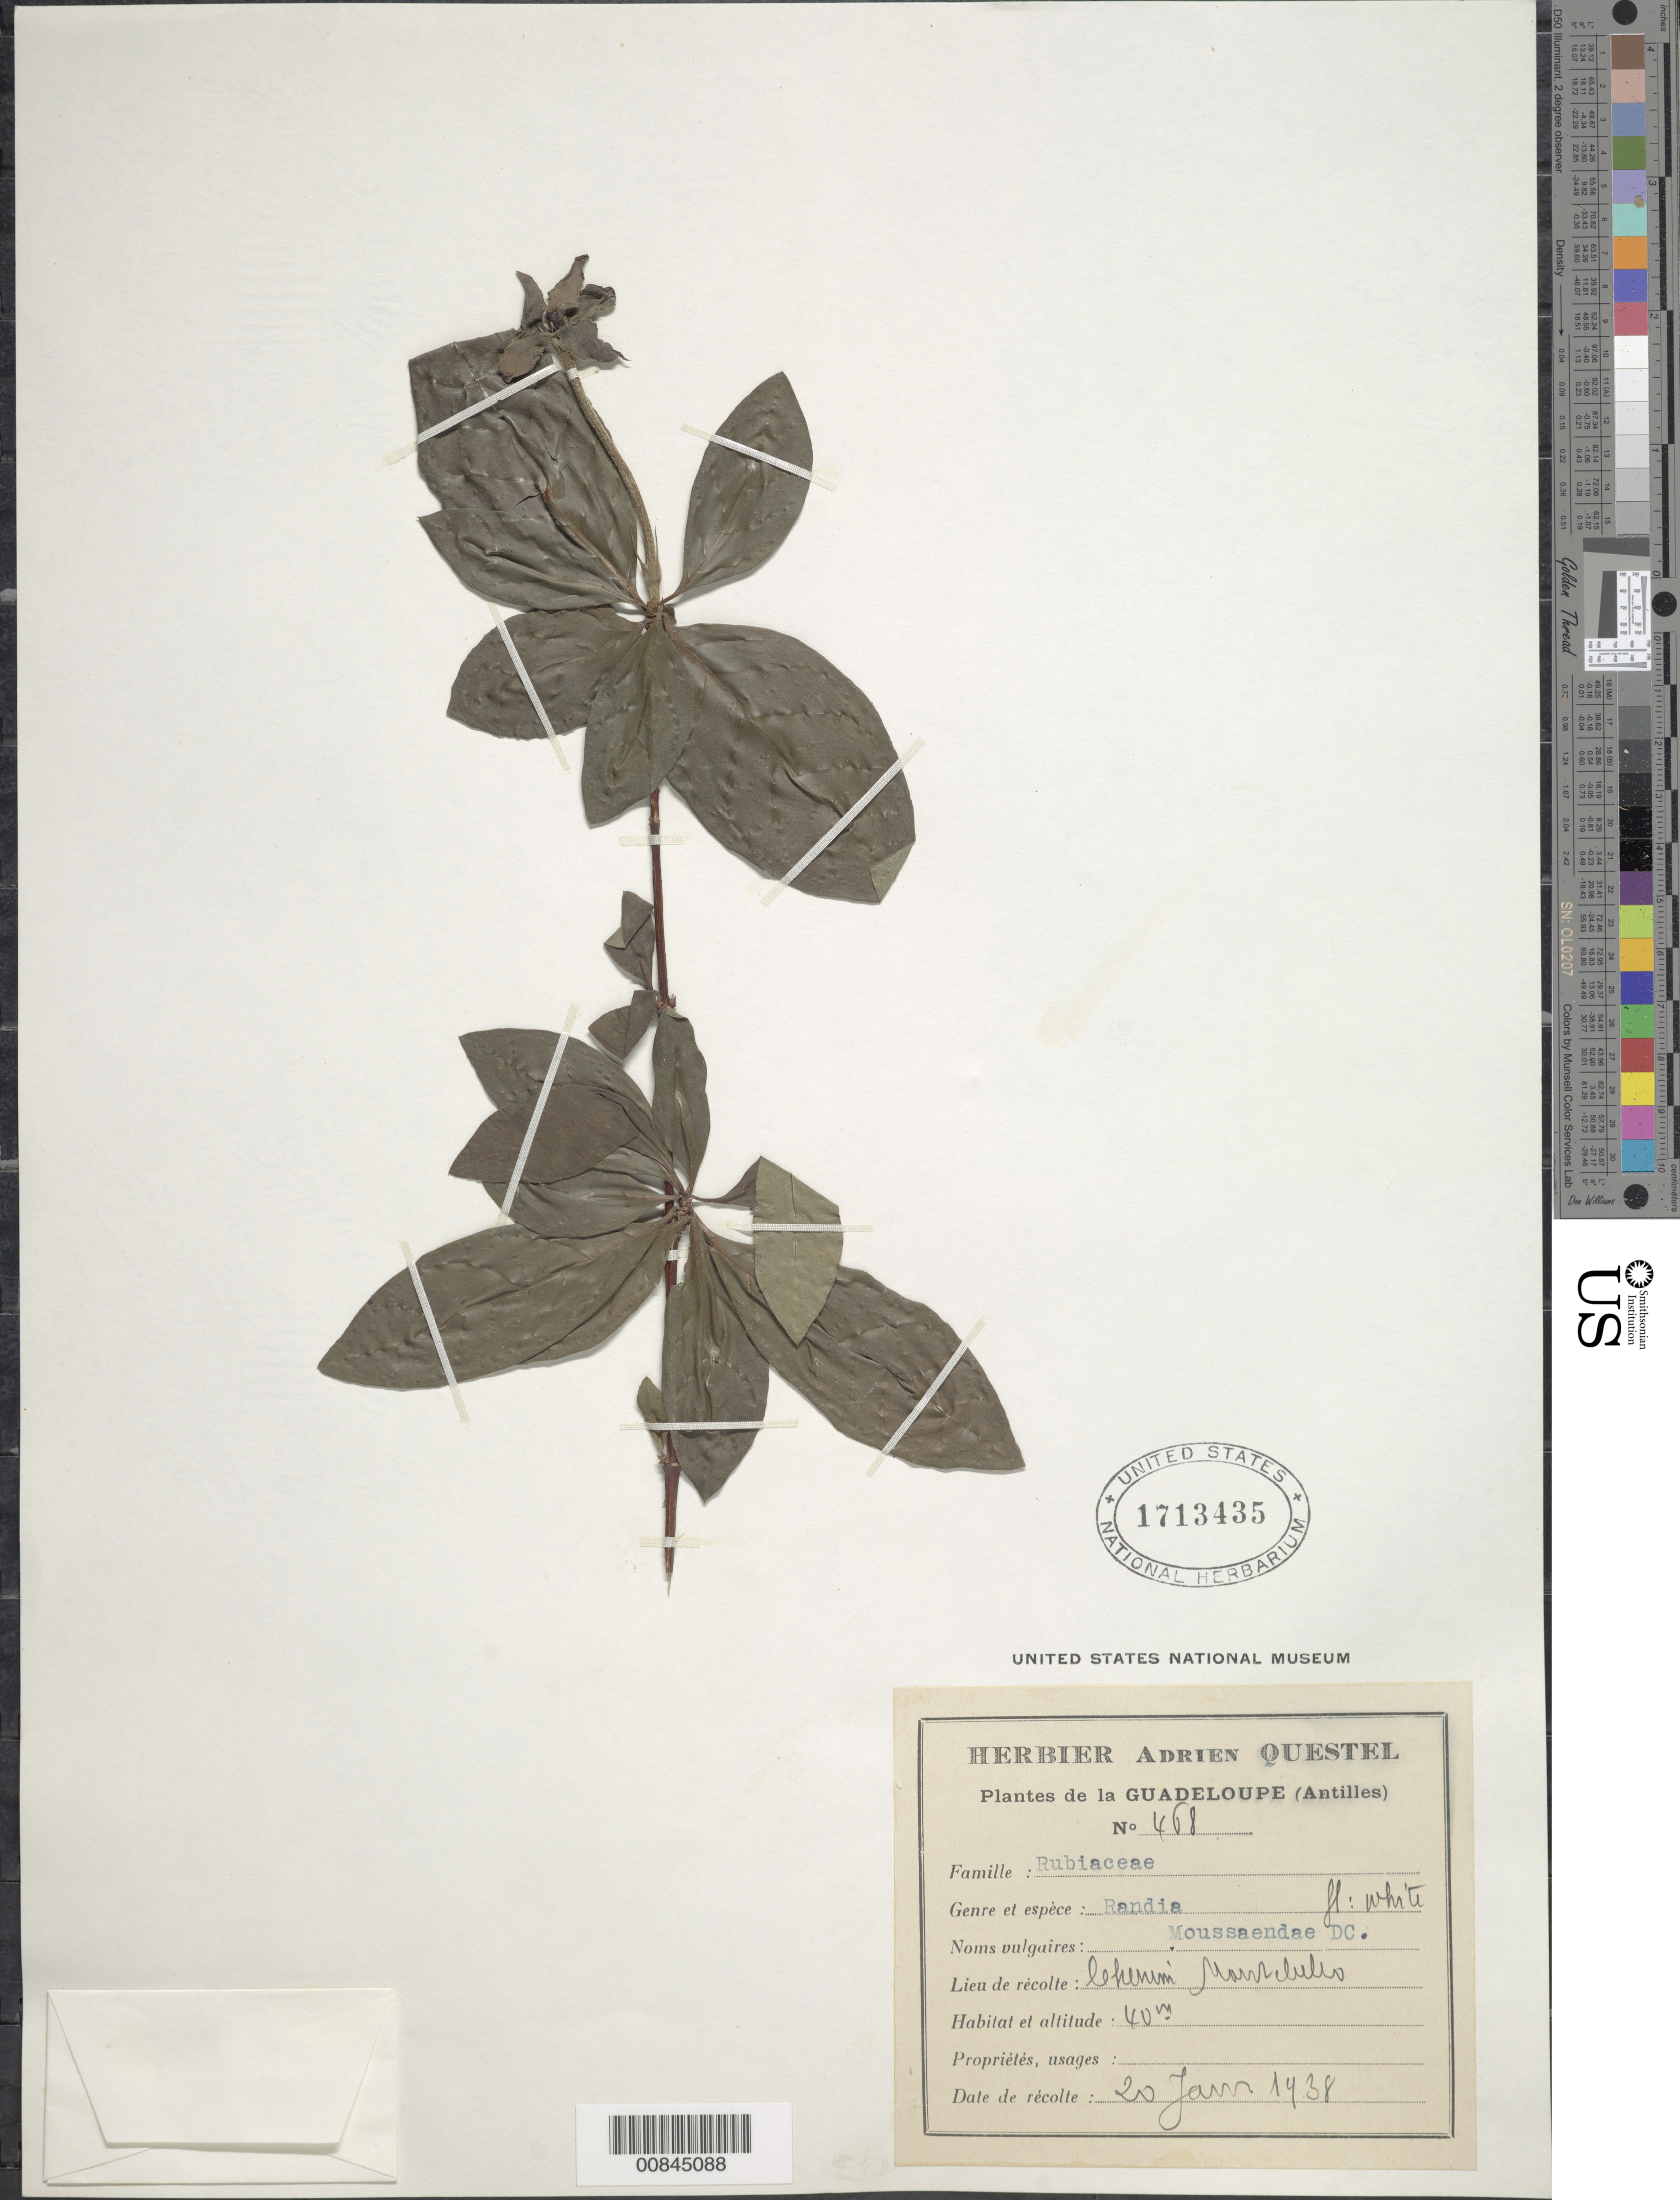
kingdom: Plantae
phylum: Tracheophyta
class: Magnoliopsida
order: Gentianales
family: Rubiaceae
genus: Rosenbergiodendron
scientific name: Rosenbergiodendron formosum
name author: (Jacq.) Fagerl.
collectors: A. Questel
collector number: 468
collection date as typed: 20 Jan 1938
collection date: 1938-01-20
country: Guadeloupe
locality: Lehenim Montebello (sp?)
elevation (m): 40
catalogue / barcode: US 1713435